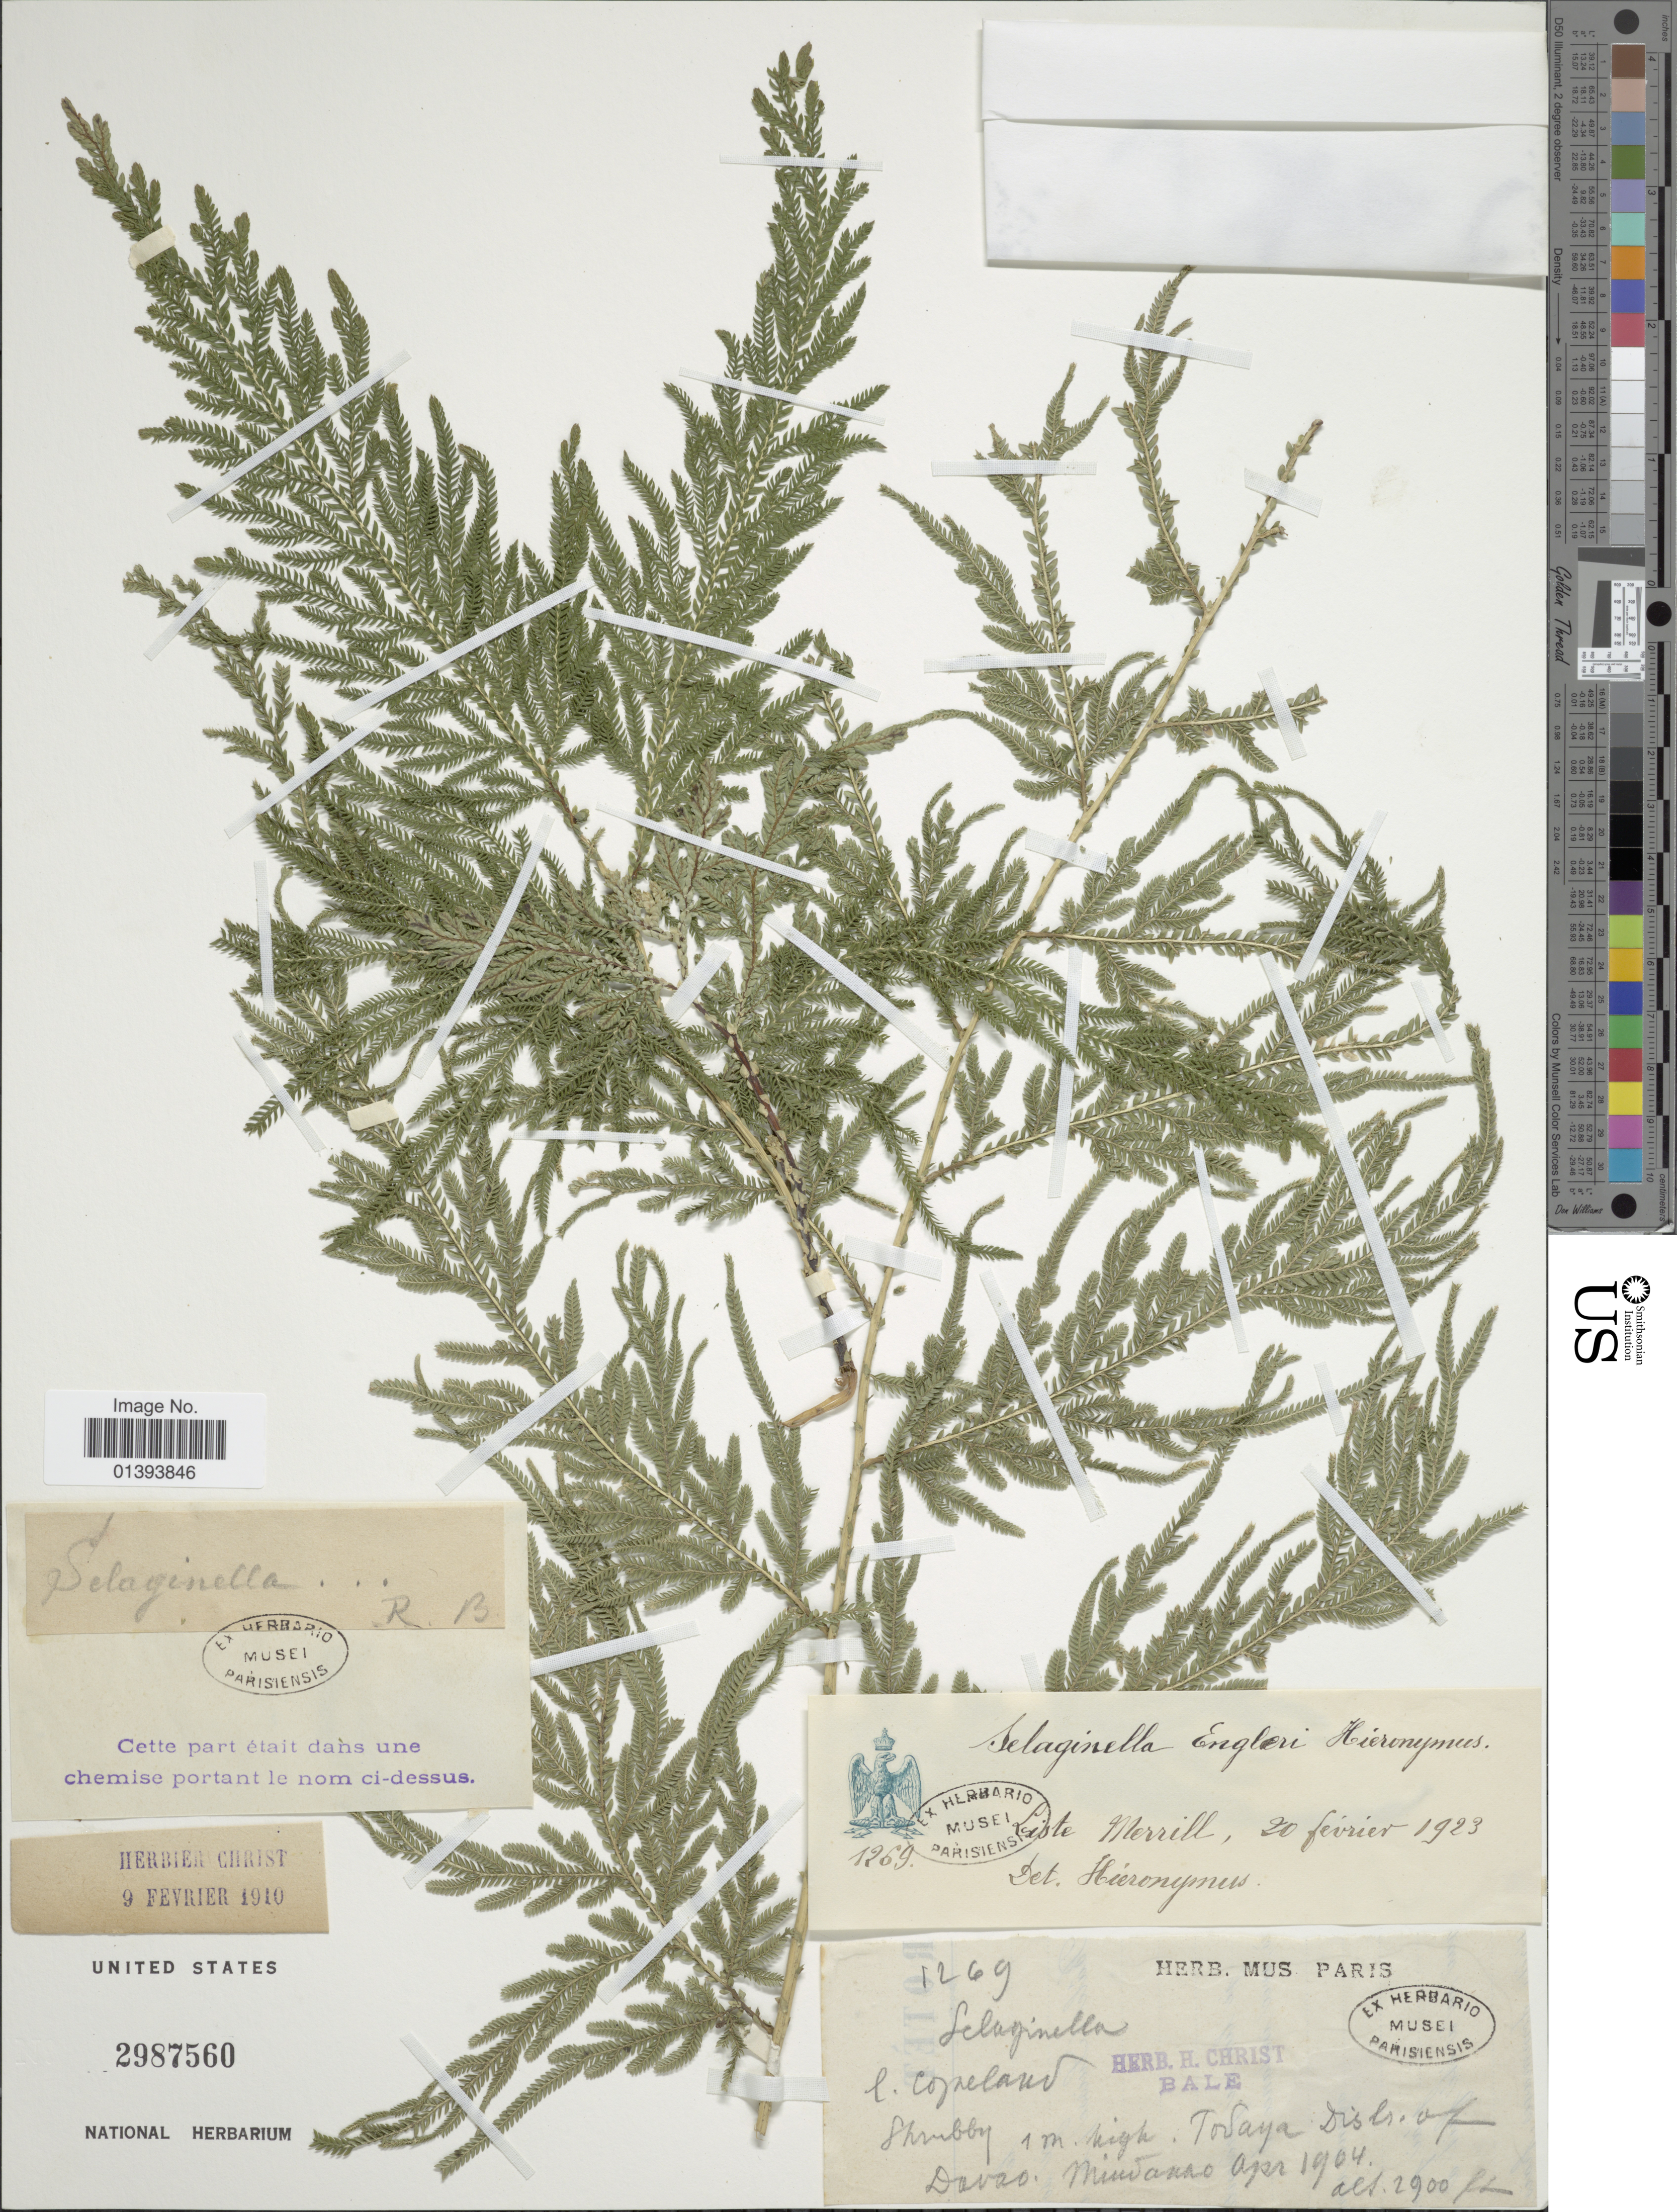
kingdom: Plantae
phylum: Tracheophyta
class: Lycopodiopsida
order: Selaginellales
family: Selaginellaceae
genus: Selaginella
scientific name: Selaginella engleri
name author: Hieron.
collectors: C. Copeland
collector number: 1269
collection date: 1904-04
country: Philippines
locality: Todaya Distr. of Davao, Mindanao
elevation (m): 884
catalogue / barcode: US 2987560